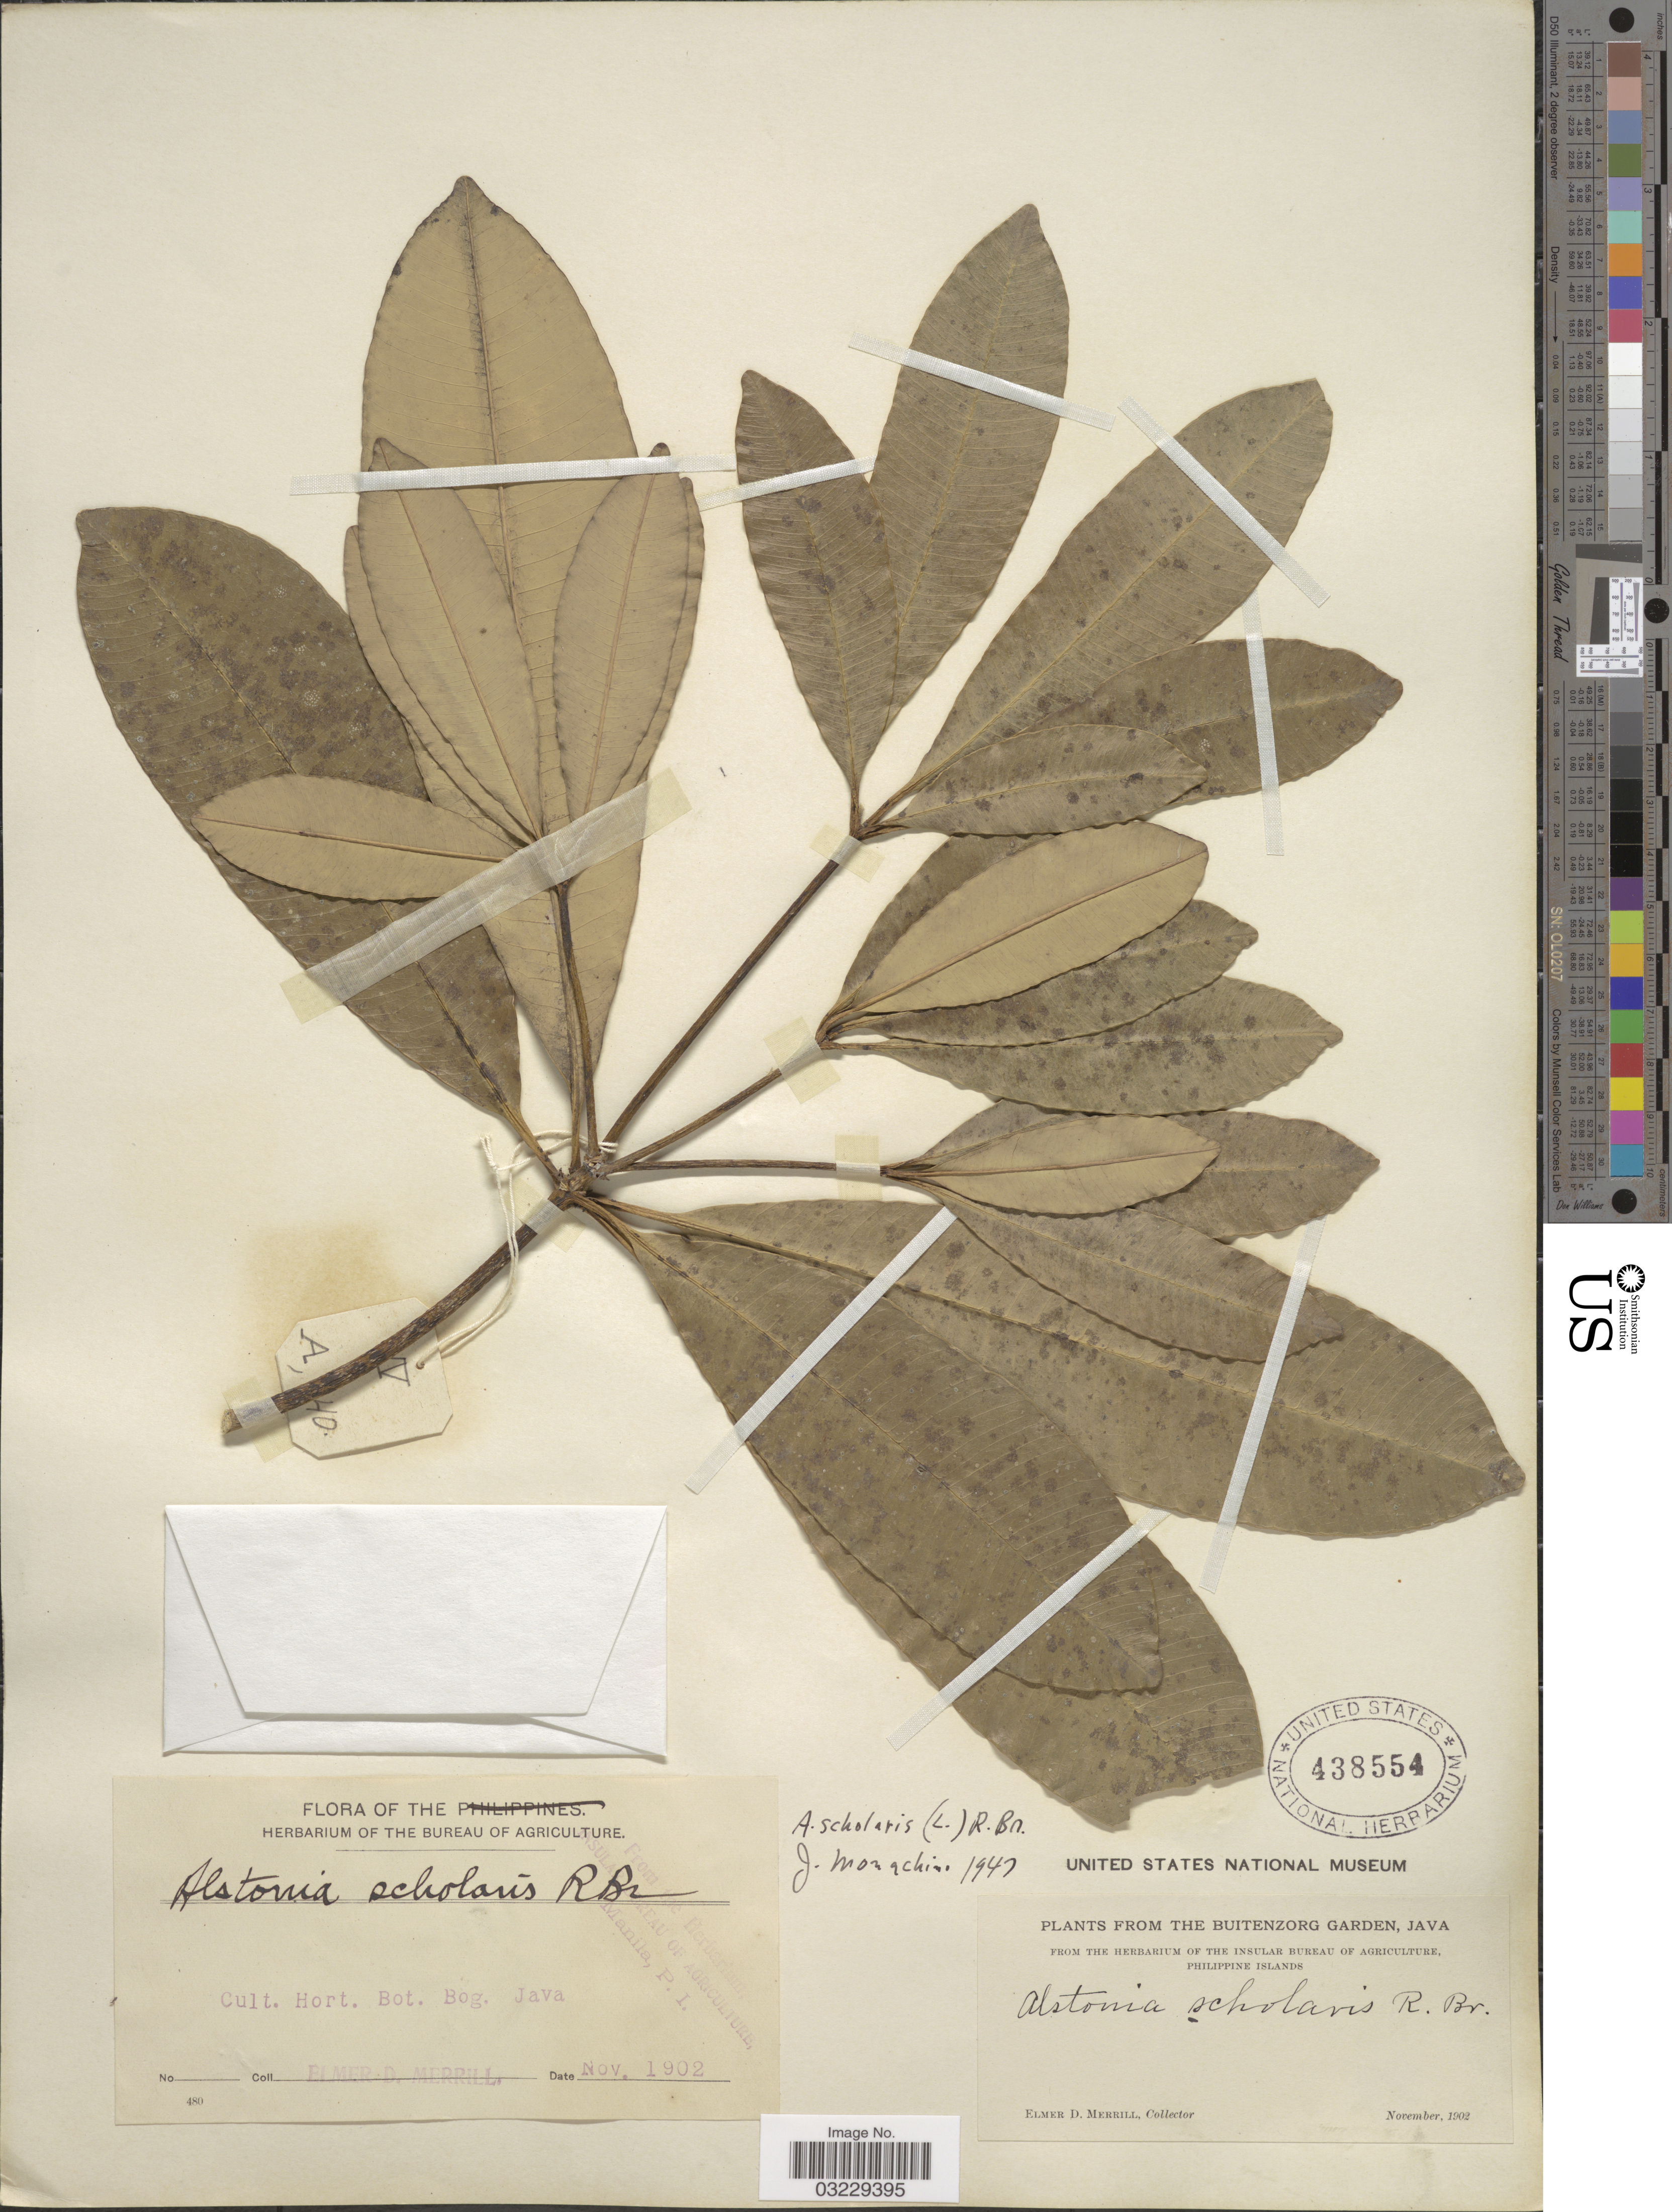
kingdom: Plantae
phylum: Tracheophyta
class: Magnoliopsida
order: Gentianales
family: Apocynaceae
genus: Alstonia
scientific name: Alstonia scholaris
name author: (L.) R. Br.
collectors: E. D. Merrill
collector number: A!40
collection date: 1902-11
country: Indonesia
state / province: Java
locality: The Buitenzorg Garden. Hort. Bot. Bog.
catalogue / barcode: US 438554